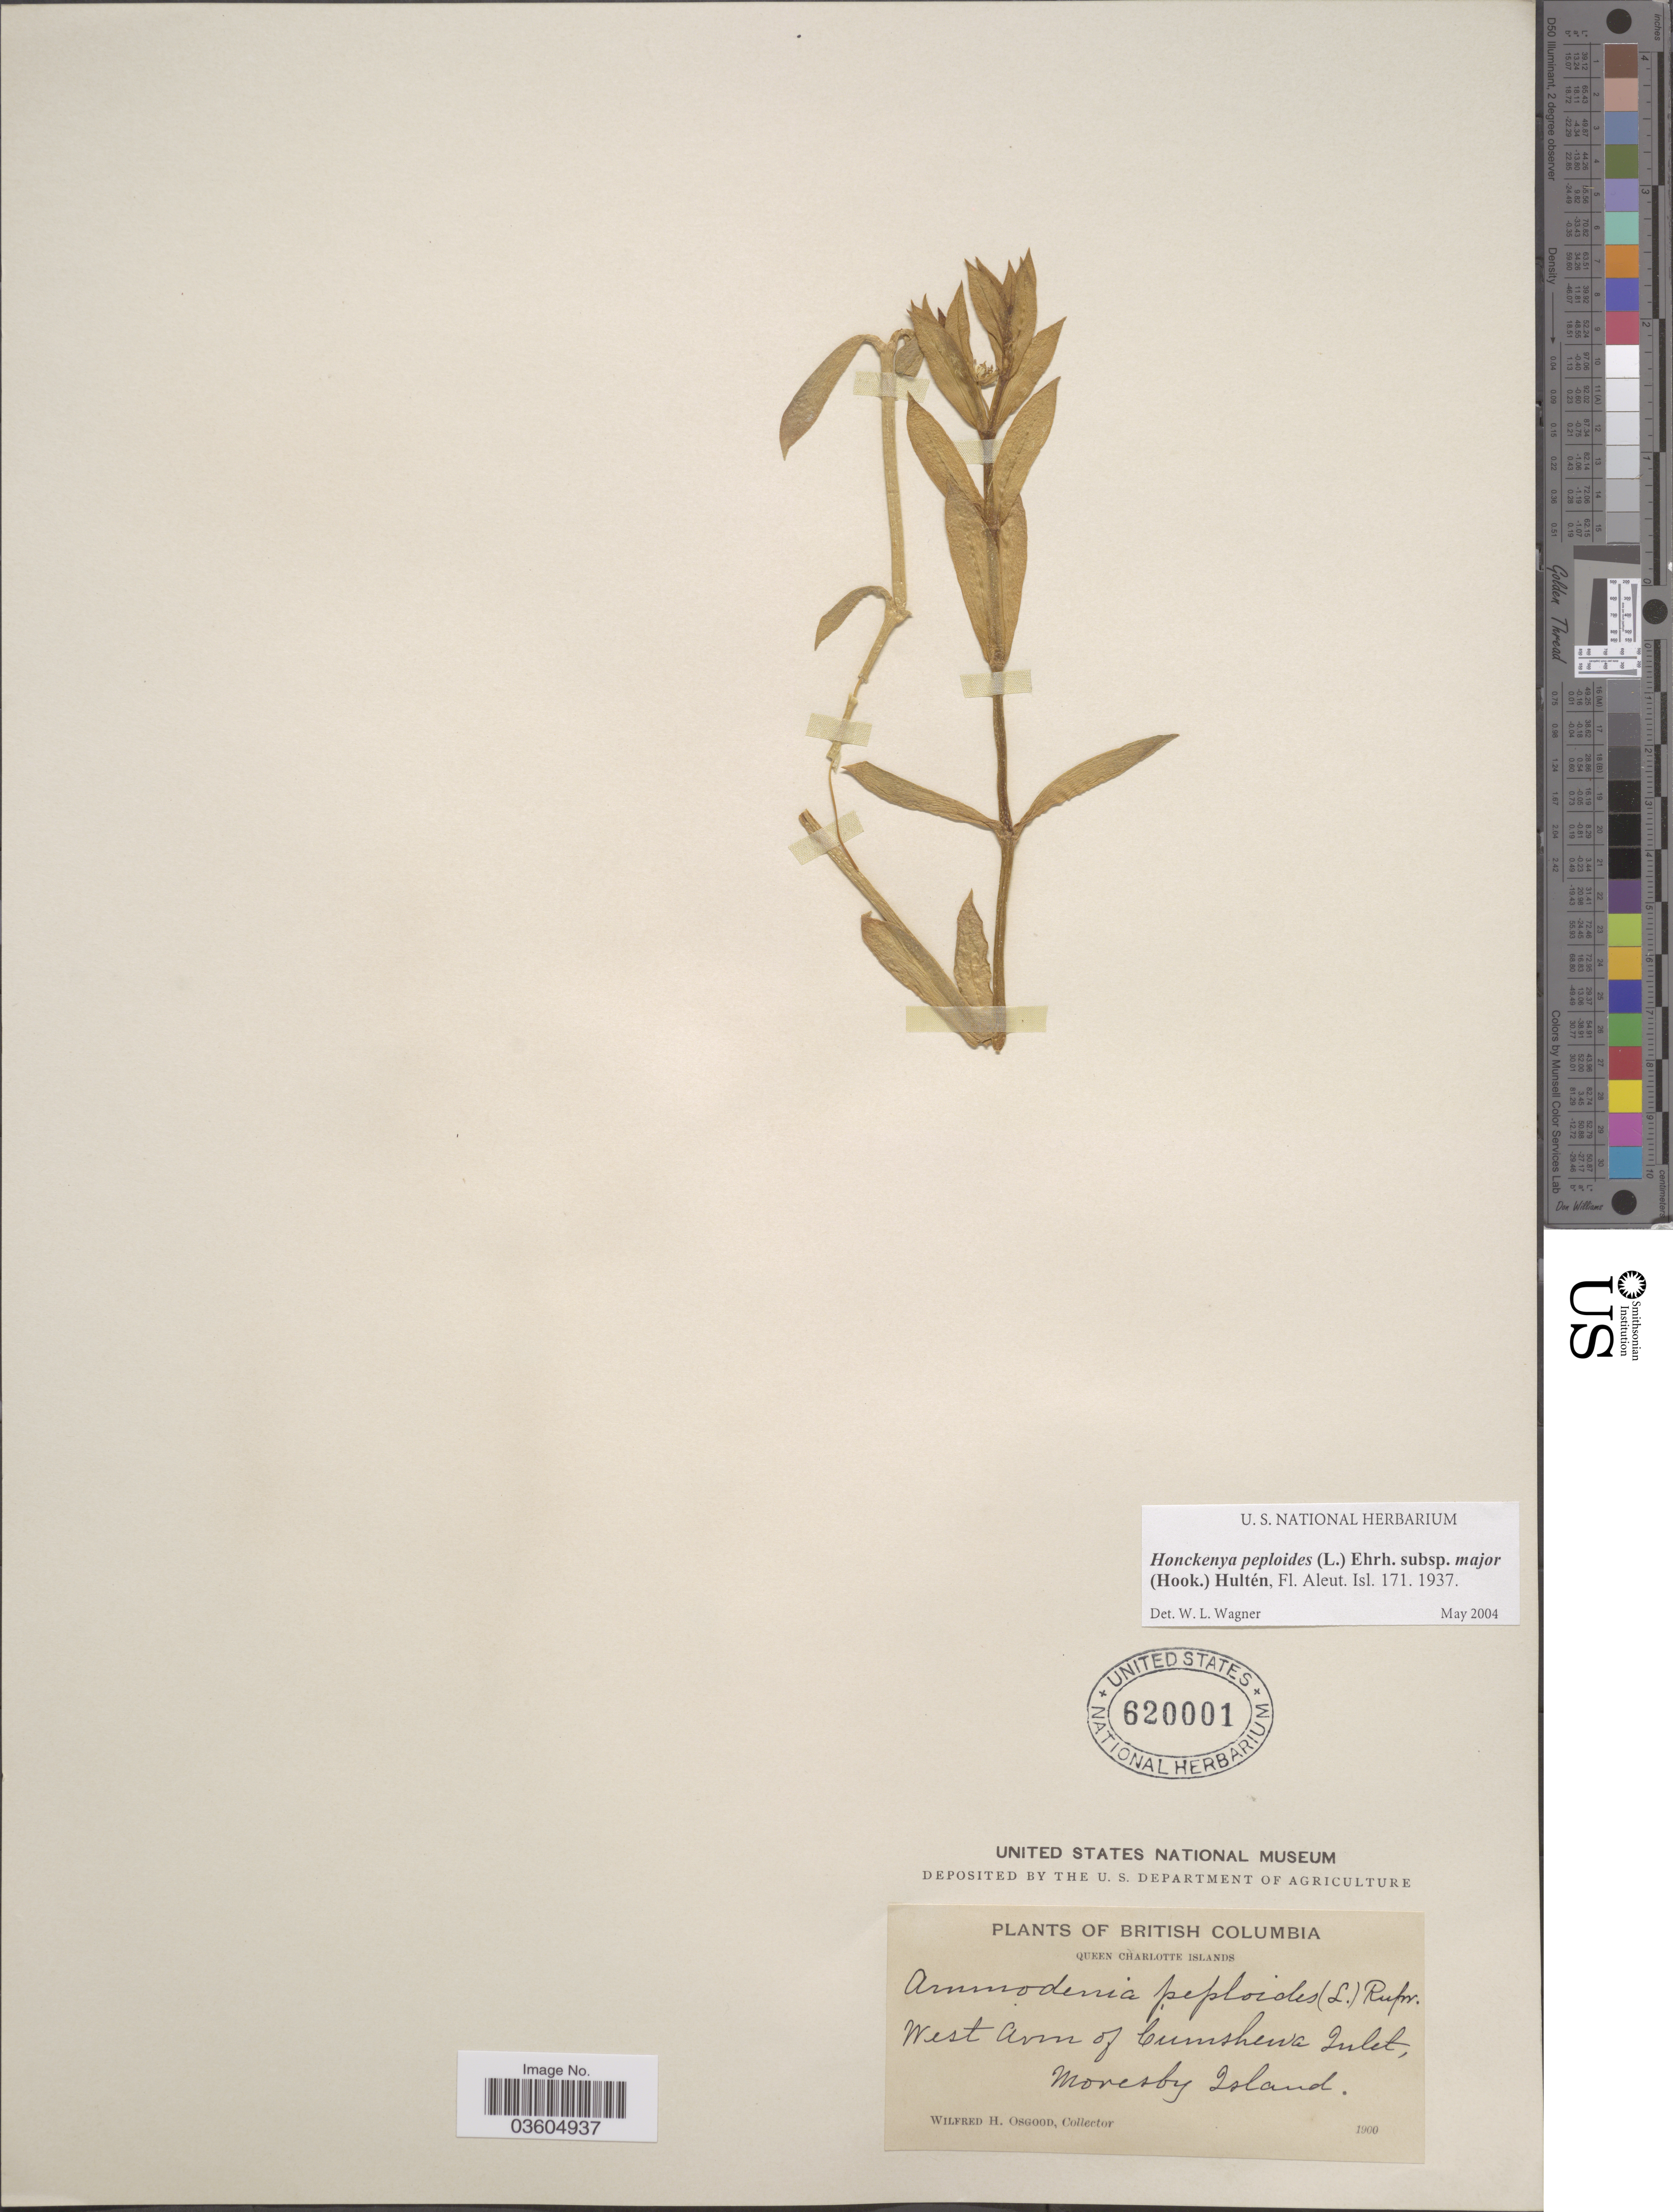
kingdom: Plantae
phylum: Tracheophyta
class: Magnoliopsida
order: Caryophyllales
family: Caryophyllaceae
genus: Honckenya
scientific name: Honckenya peploides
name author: (L.) Ehrh.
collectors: W. Osgood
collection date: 1900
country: Canada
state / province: British Columbia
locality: Queen Charlotte Islands. West Arm of Cumshewa Inlet, Moresby Island.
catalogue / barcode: US 620001